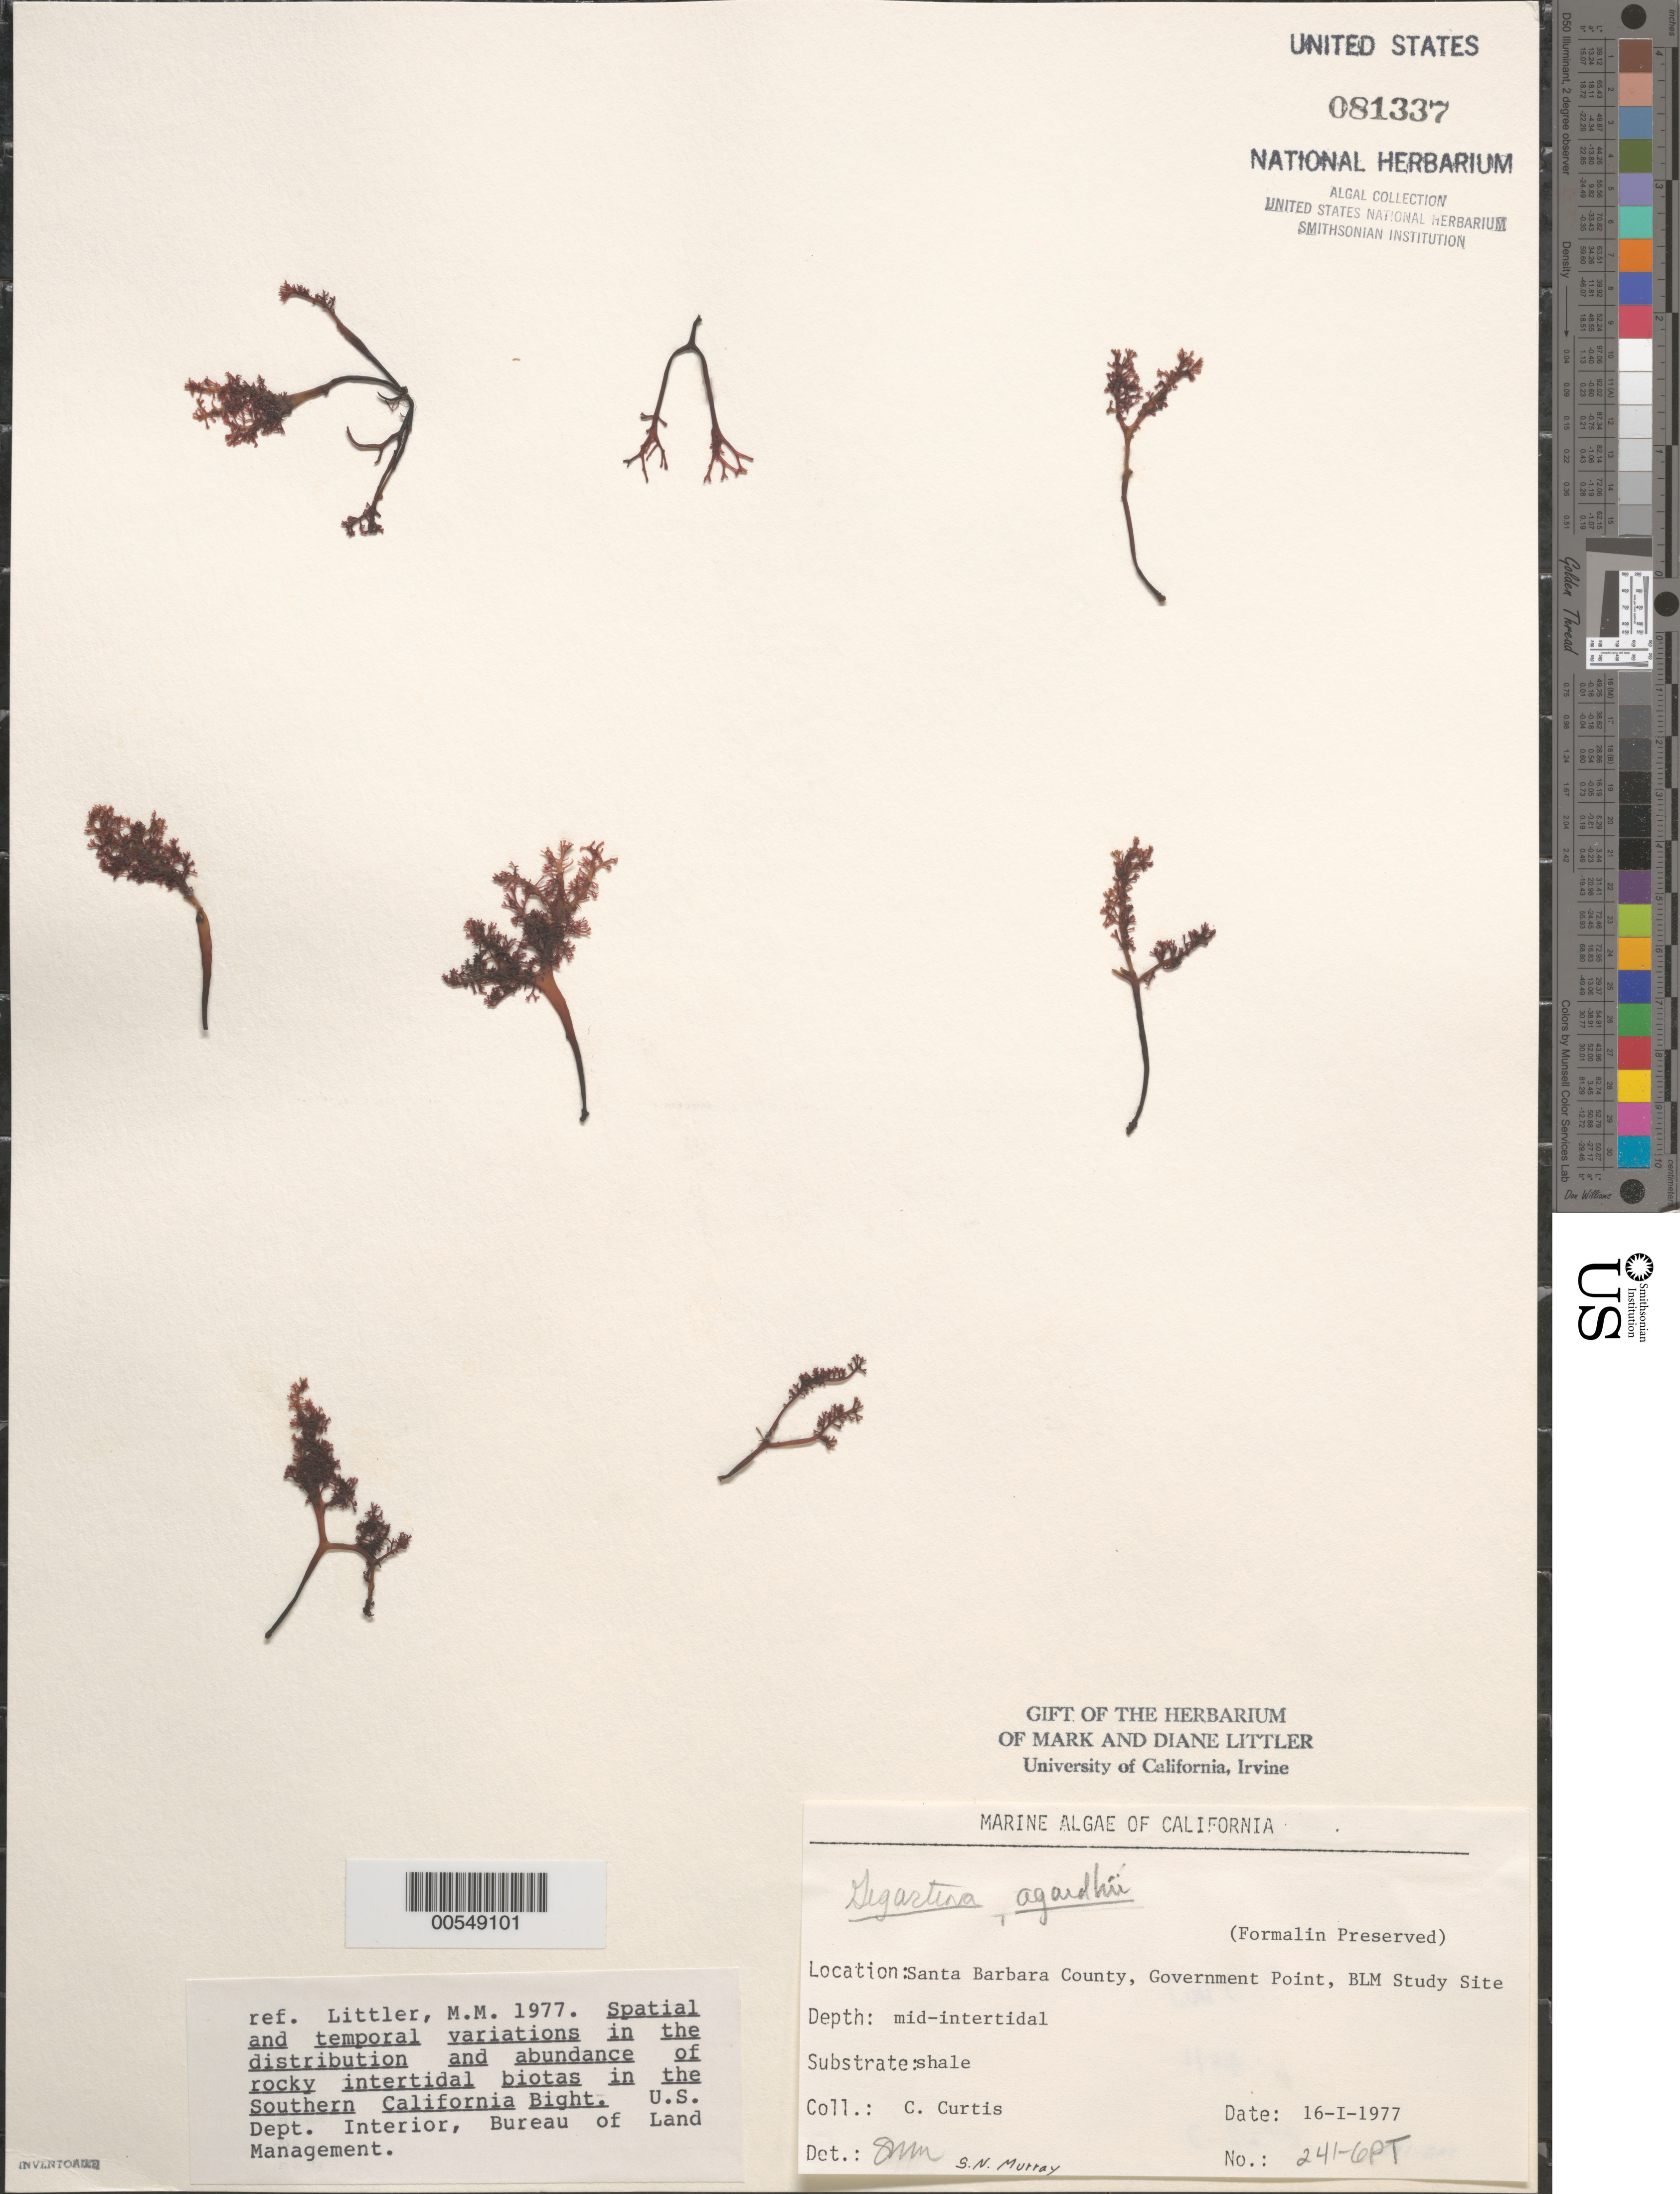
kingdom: Plantae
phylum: Rhodophyta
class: Florideophyceae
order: Gigartinales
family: Phyllophoraceae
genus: Mastocarpus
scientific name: Mastocarpus agardhii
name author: (Setchell & N.L. Gardner) S.C. Lindstrom et al.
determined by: Algae name updating Project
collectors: C. Curtis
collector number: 241-gpt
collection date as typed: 16 Jan 1977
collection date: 1977-01-16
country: United States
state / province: California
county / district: Santa Barbara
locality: Government Point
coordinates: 34 26'31"N, 120 24'06"W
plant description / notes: BLM-SOCALBIGHT Rocky Intertidal Survey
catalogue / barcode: US 81337